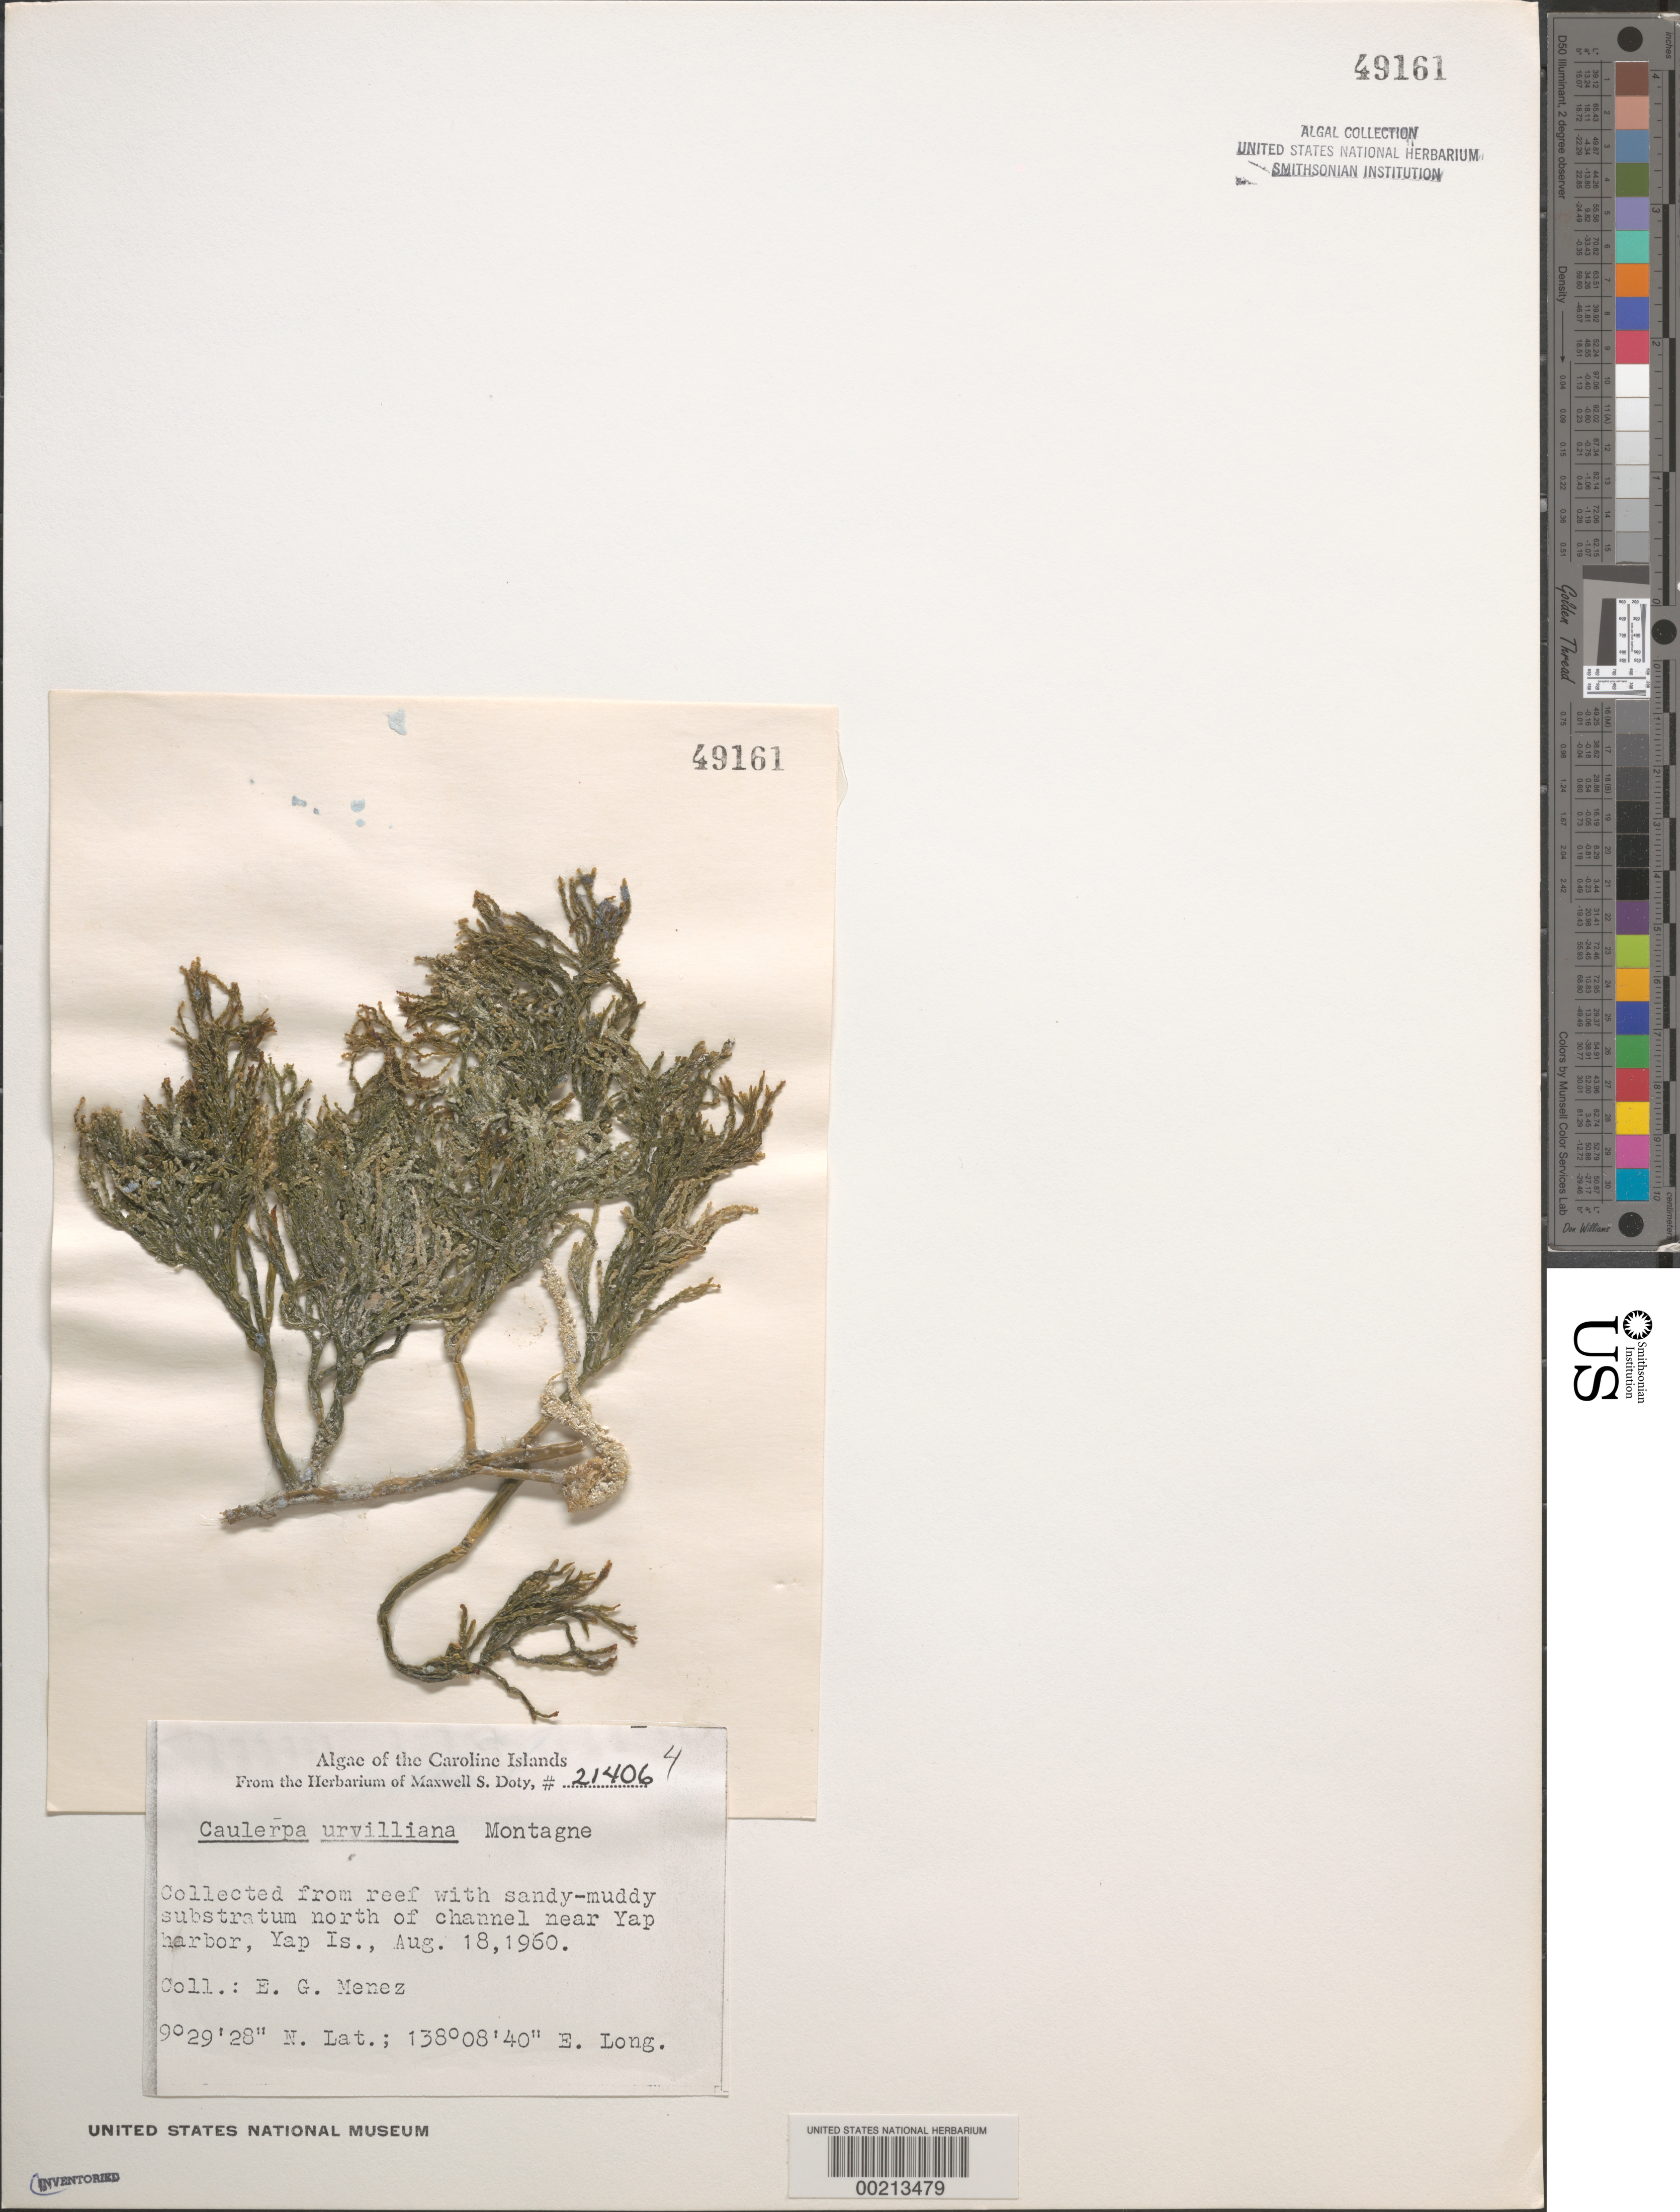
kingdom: Plantae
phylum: Chlorophyta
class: Ulvophyceae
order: Bryopsidales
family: Caulerpaceae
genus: Caulerpa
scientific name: Caulerpa urvilleana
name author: Mont.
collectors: Meñez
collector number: MSD 21406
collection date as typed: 18 Aug 1960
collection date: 1960-08-18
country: Micronesia, Federated States of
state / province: Yap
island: Yap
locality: Near Yap Harbor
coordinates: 9 29' 28" N, 138 08' 40" E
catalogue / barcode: US 49161